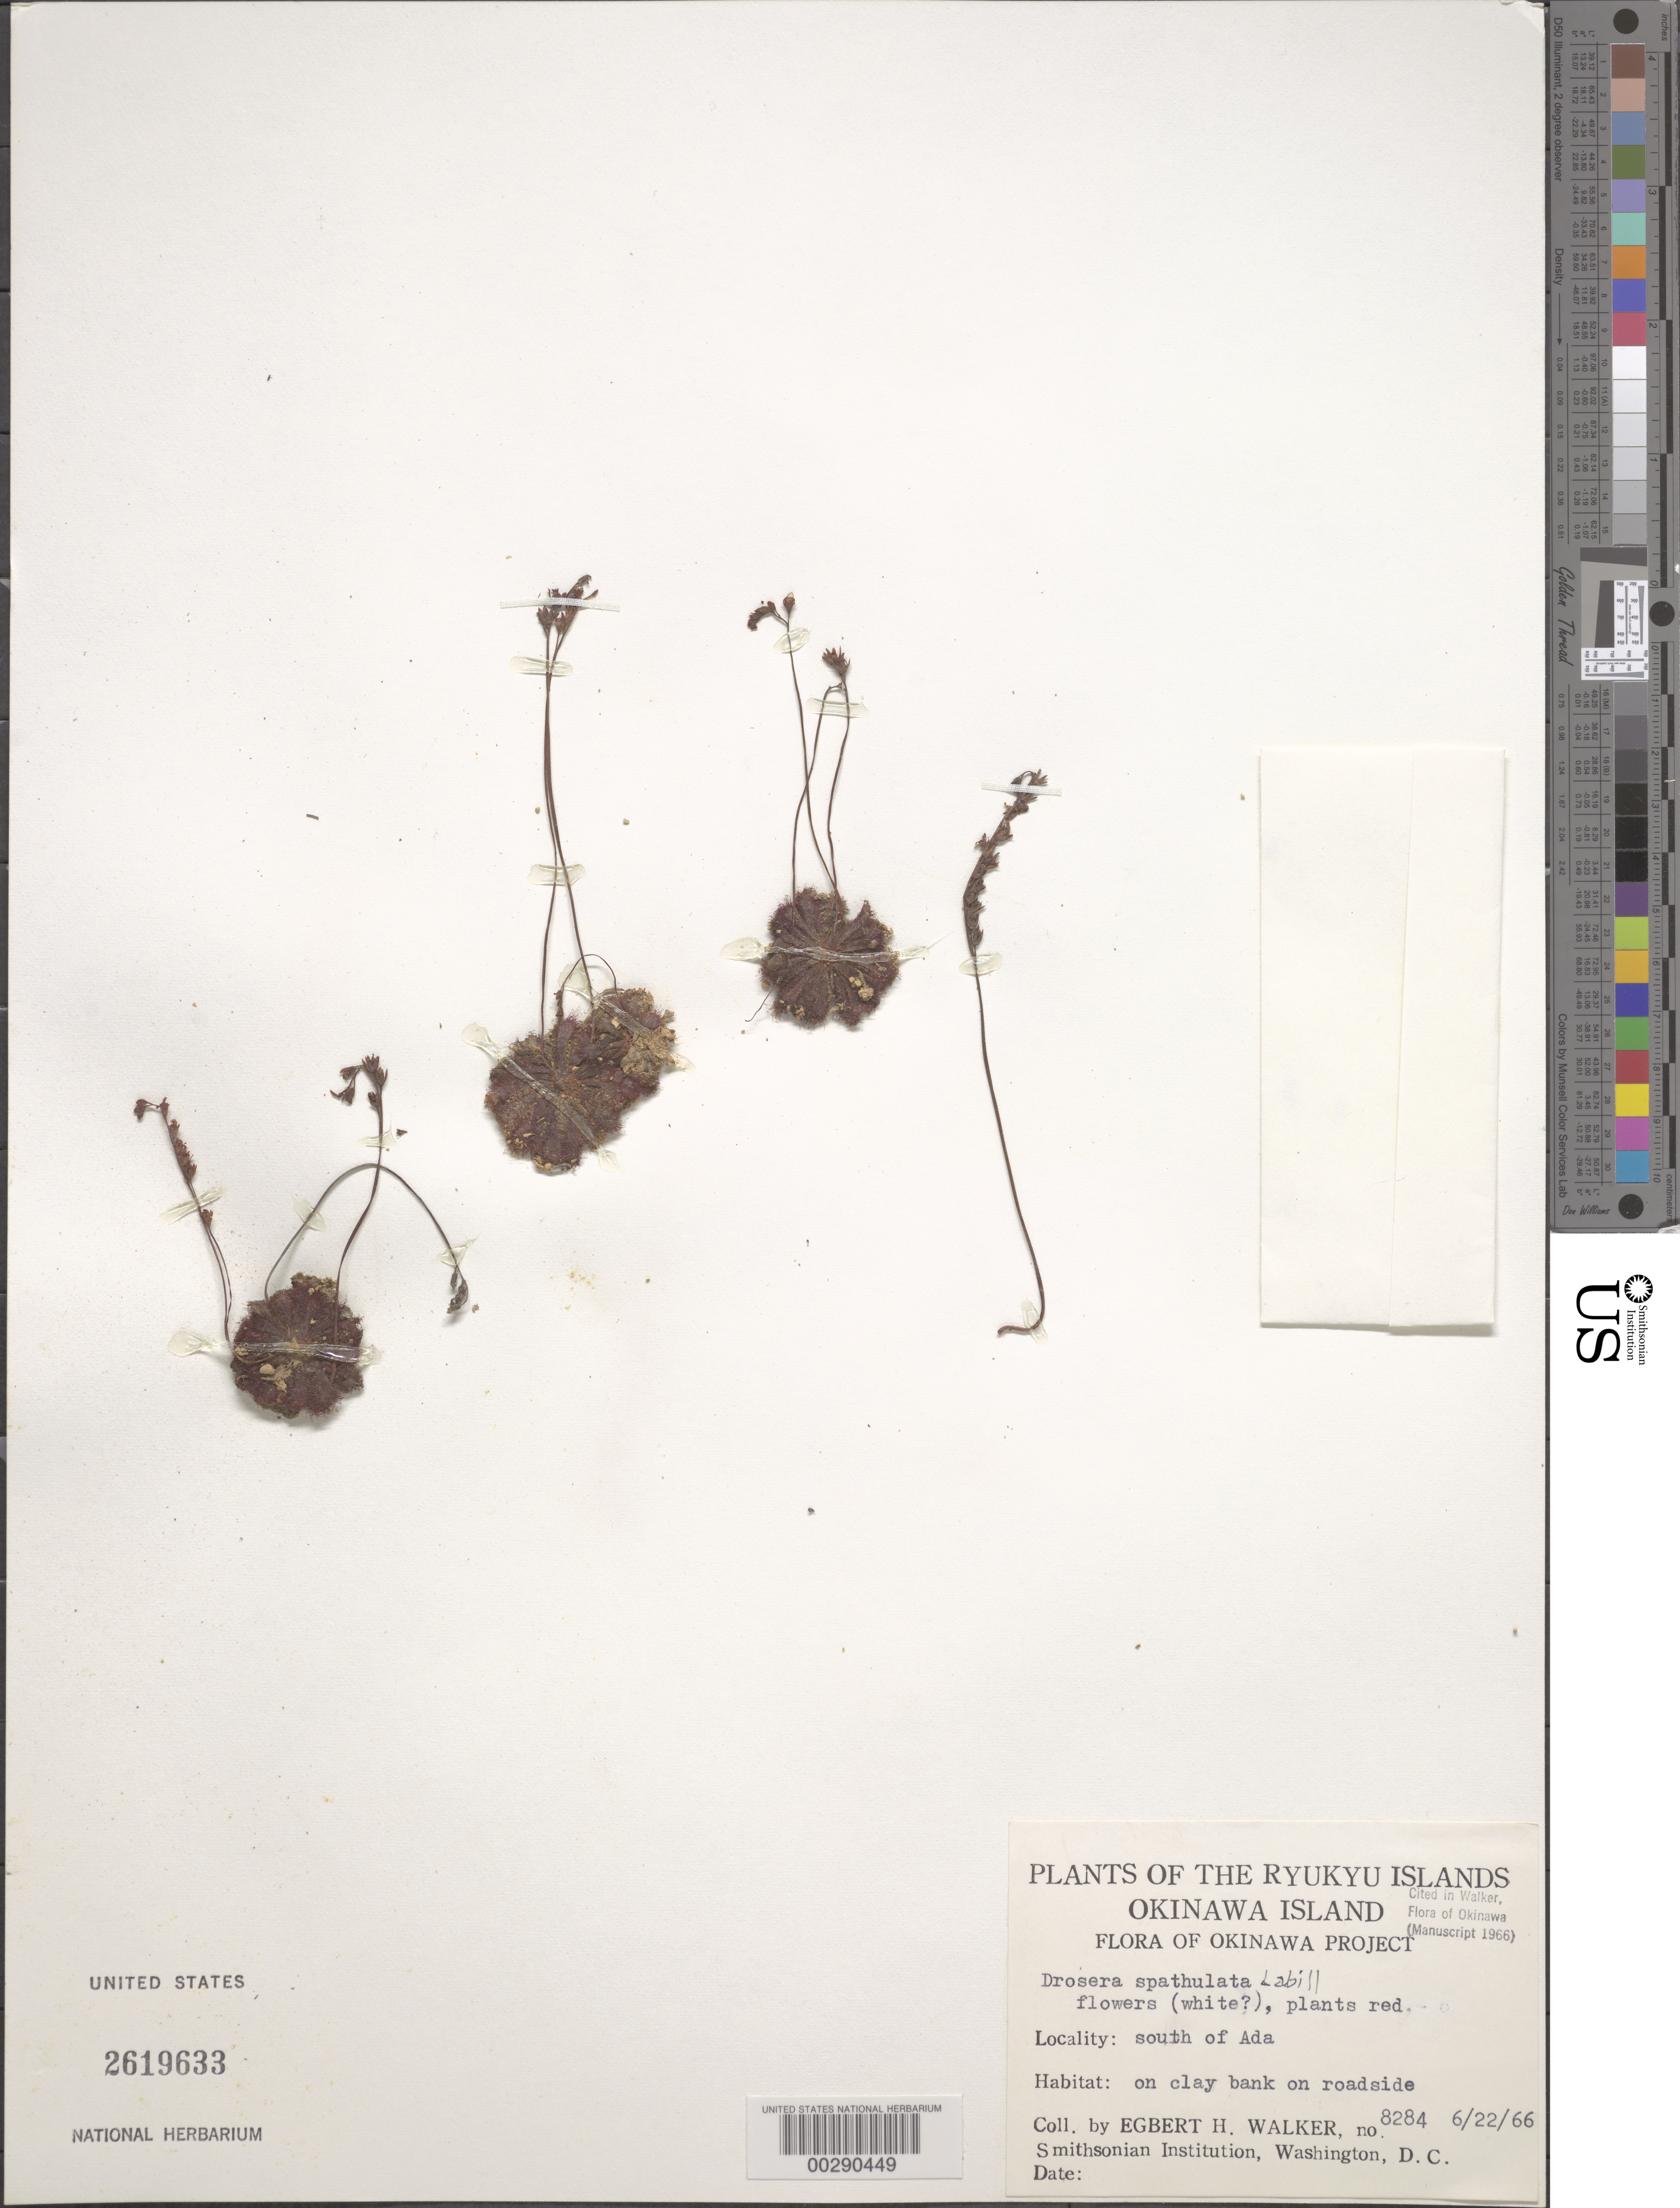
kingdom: Plantae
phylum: Tracheophyta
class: Magnoliopsida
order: Caryophyllales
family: Droseraceae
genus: Drosera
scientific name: Drosera spathulata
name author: Labill.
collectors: E. H. Walker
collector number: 8284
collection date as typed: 22 Jun 1966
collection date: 1966-06-22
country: Japan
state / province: Okinawa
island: Okinawa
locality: Okinawa i., s of ada [Okinawa Is.]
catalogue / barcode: US 2619633